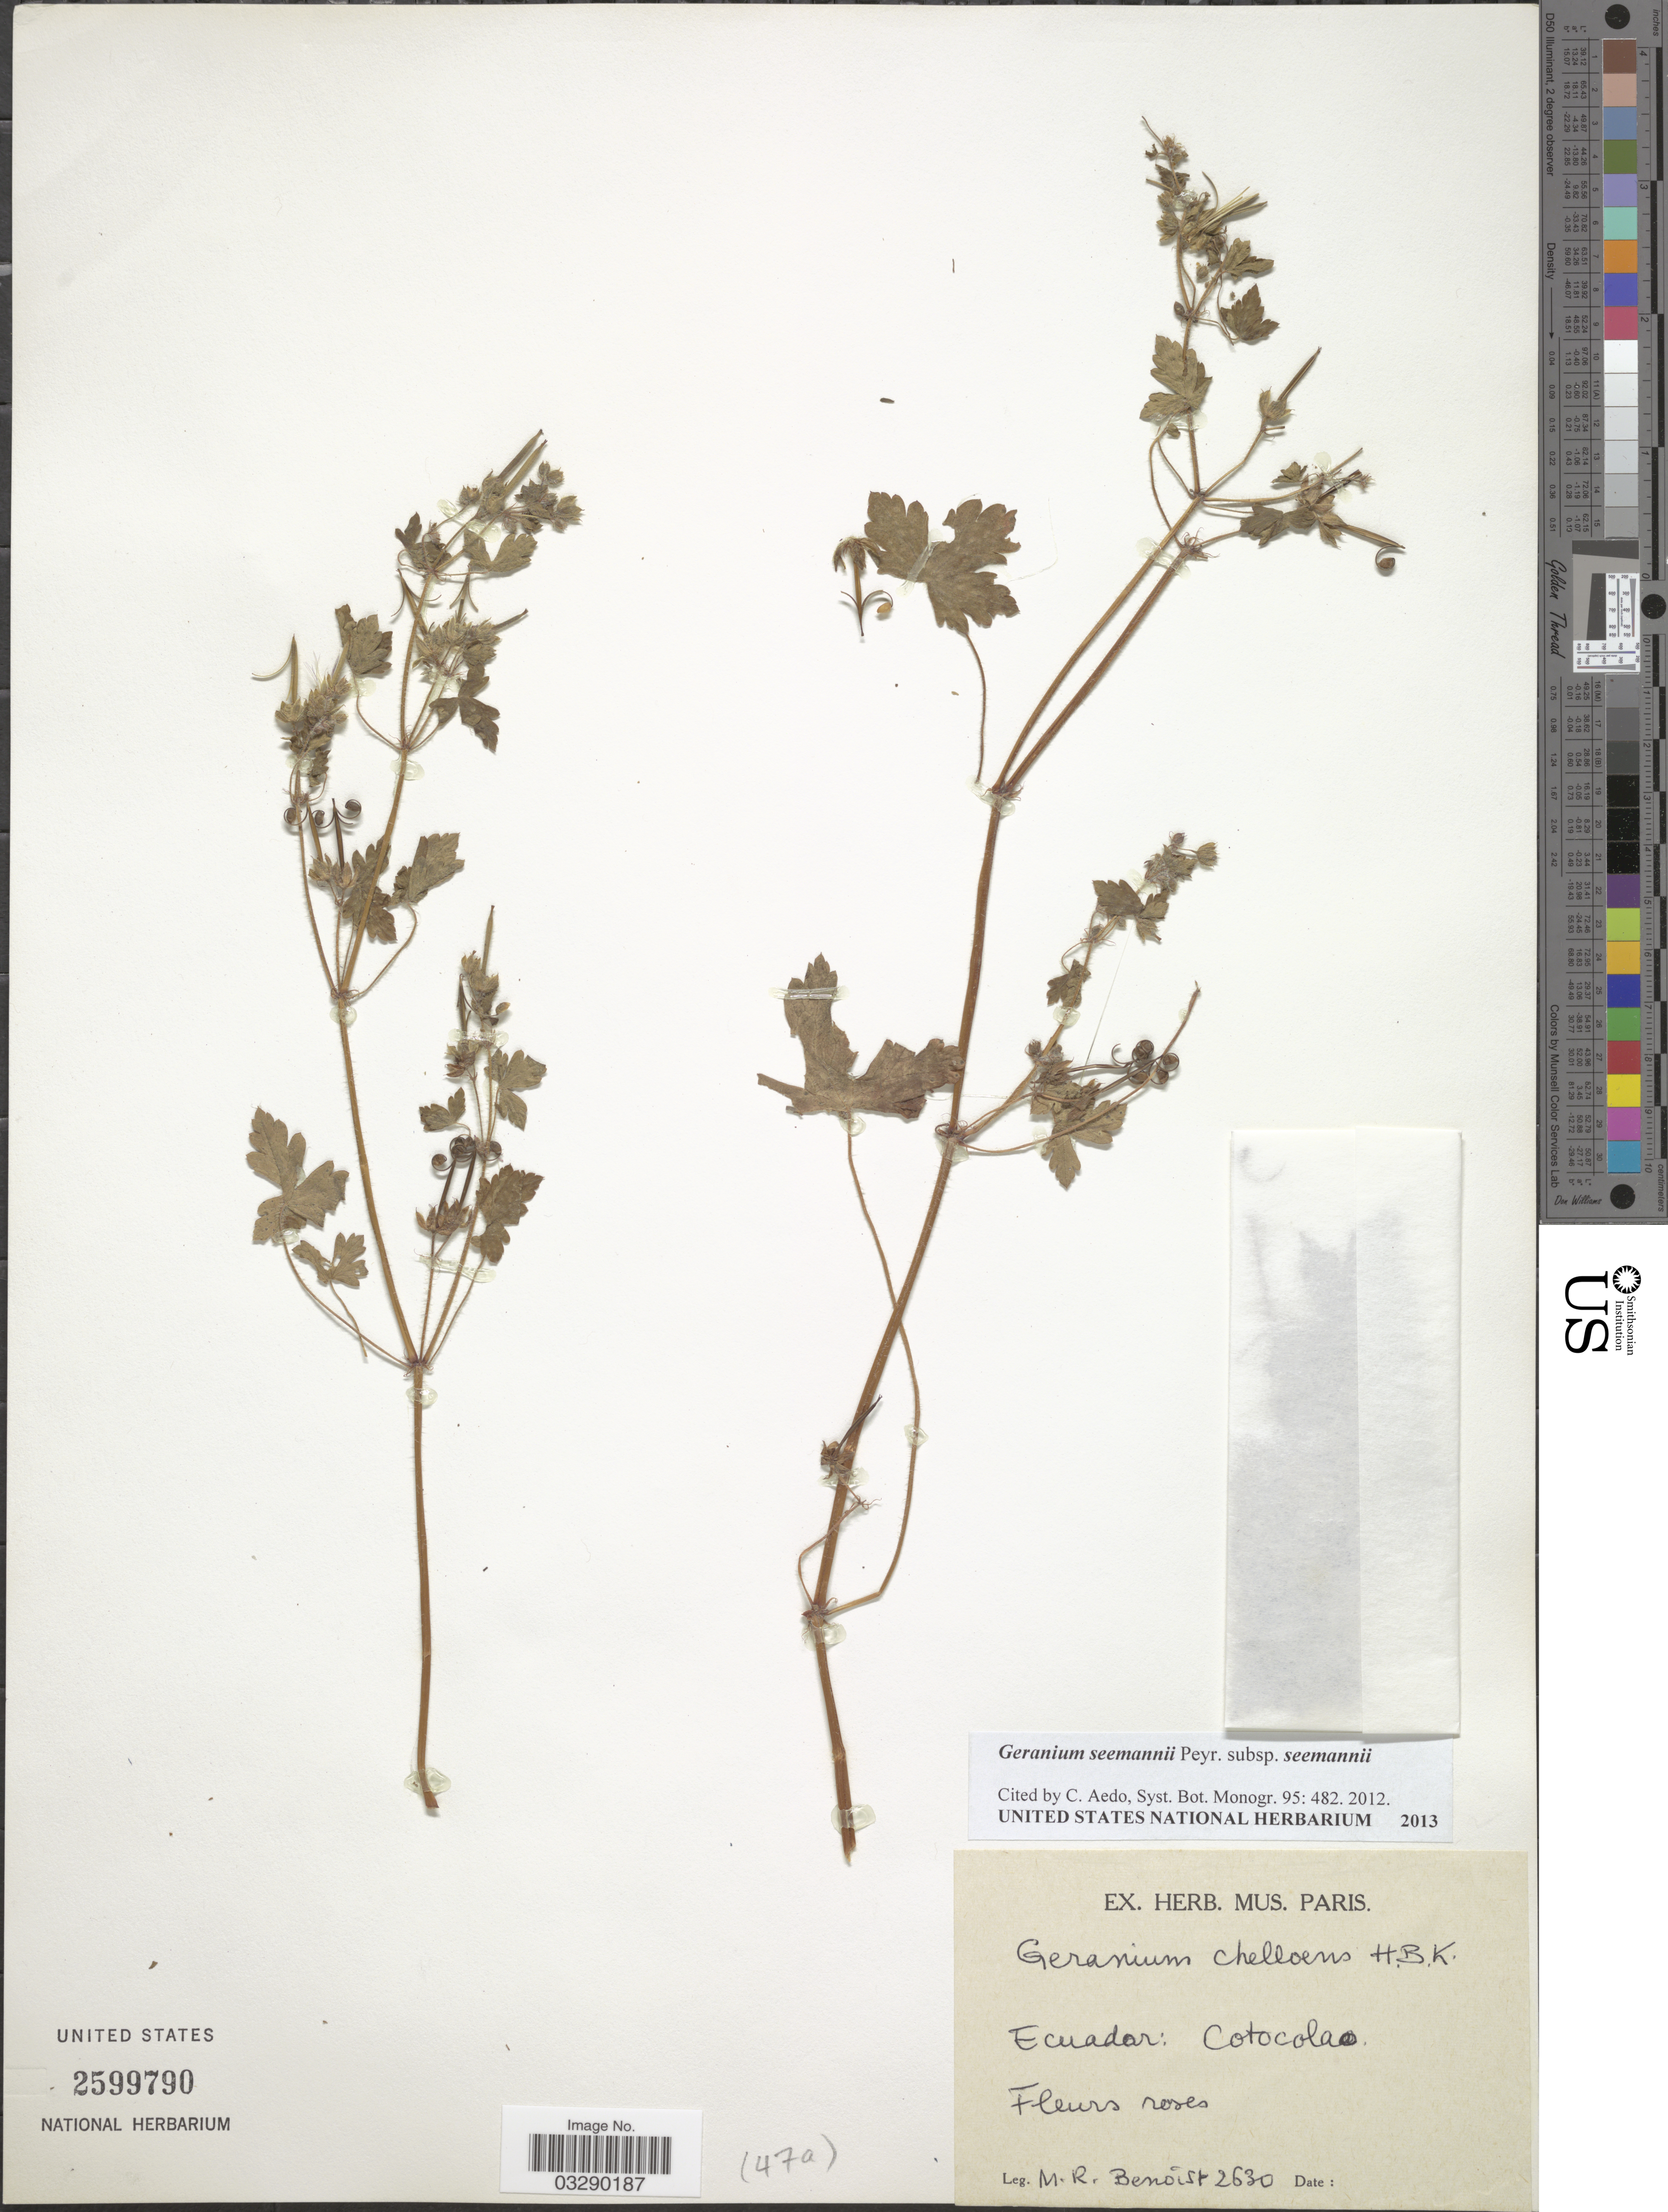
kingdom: Plantae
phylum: Tracheophyta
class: Magnoliopsida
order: Geraniales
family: Geraniaceae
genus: Geranium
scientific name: Geranium seemannii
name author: Peyr.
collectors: M. Benoist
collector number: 2630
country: Ecuador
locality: Cotocolao.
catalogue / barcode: US 2599790